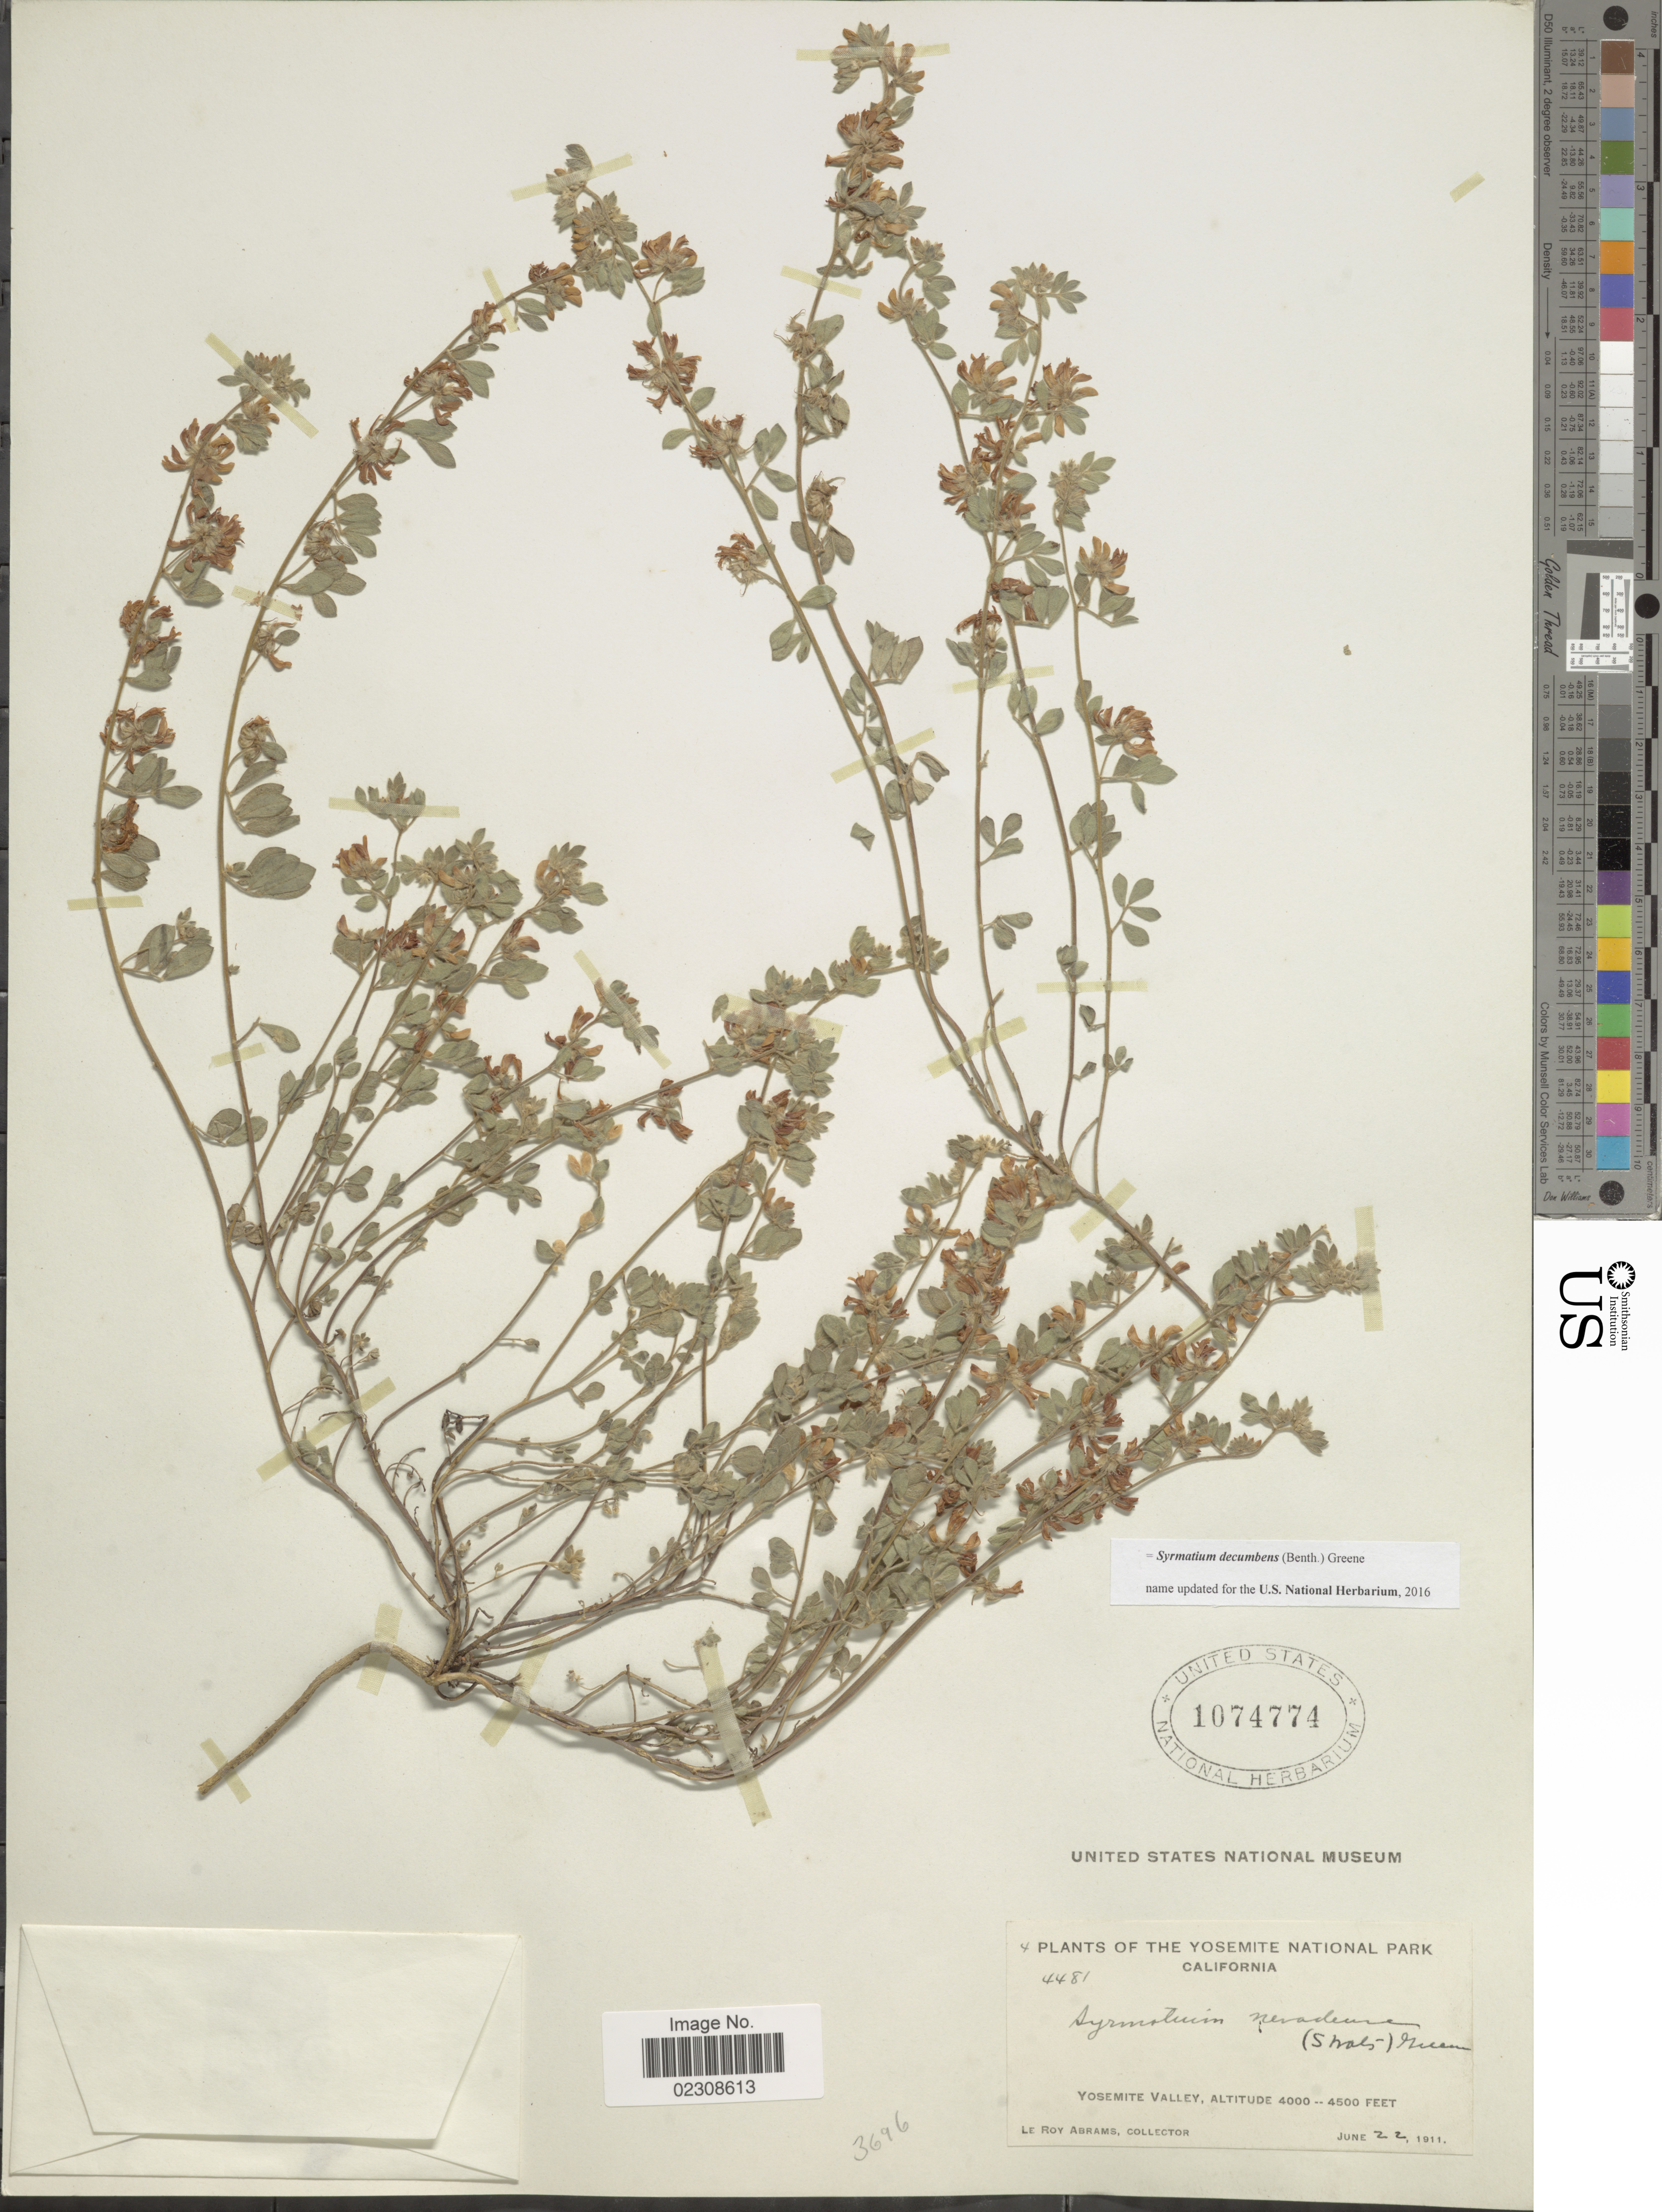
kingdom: Plantae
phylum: Tracheophyta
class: Magnoliopsida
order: Fabales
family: Fabaceae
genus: Syrmatium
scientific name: Syrmatium decumbens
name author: (Benth.) Greene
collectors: L. Abrams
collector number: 4481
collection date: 1911-06-22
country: United States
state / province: California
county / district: Mariposa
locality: Yosemite National park. Yosemite Valley.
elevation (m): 1219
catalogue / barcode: US 1074774